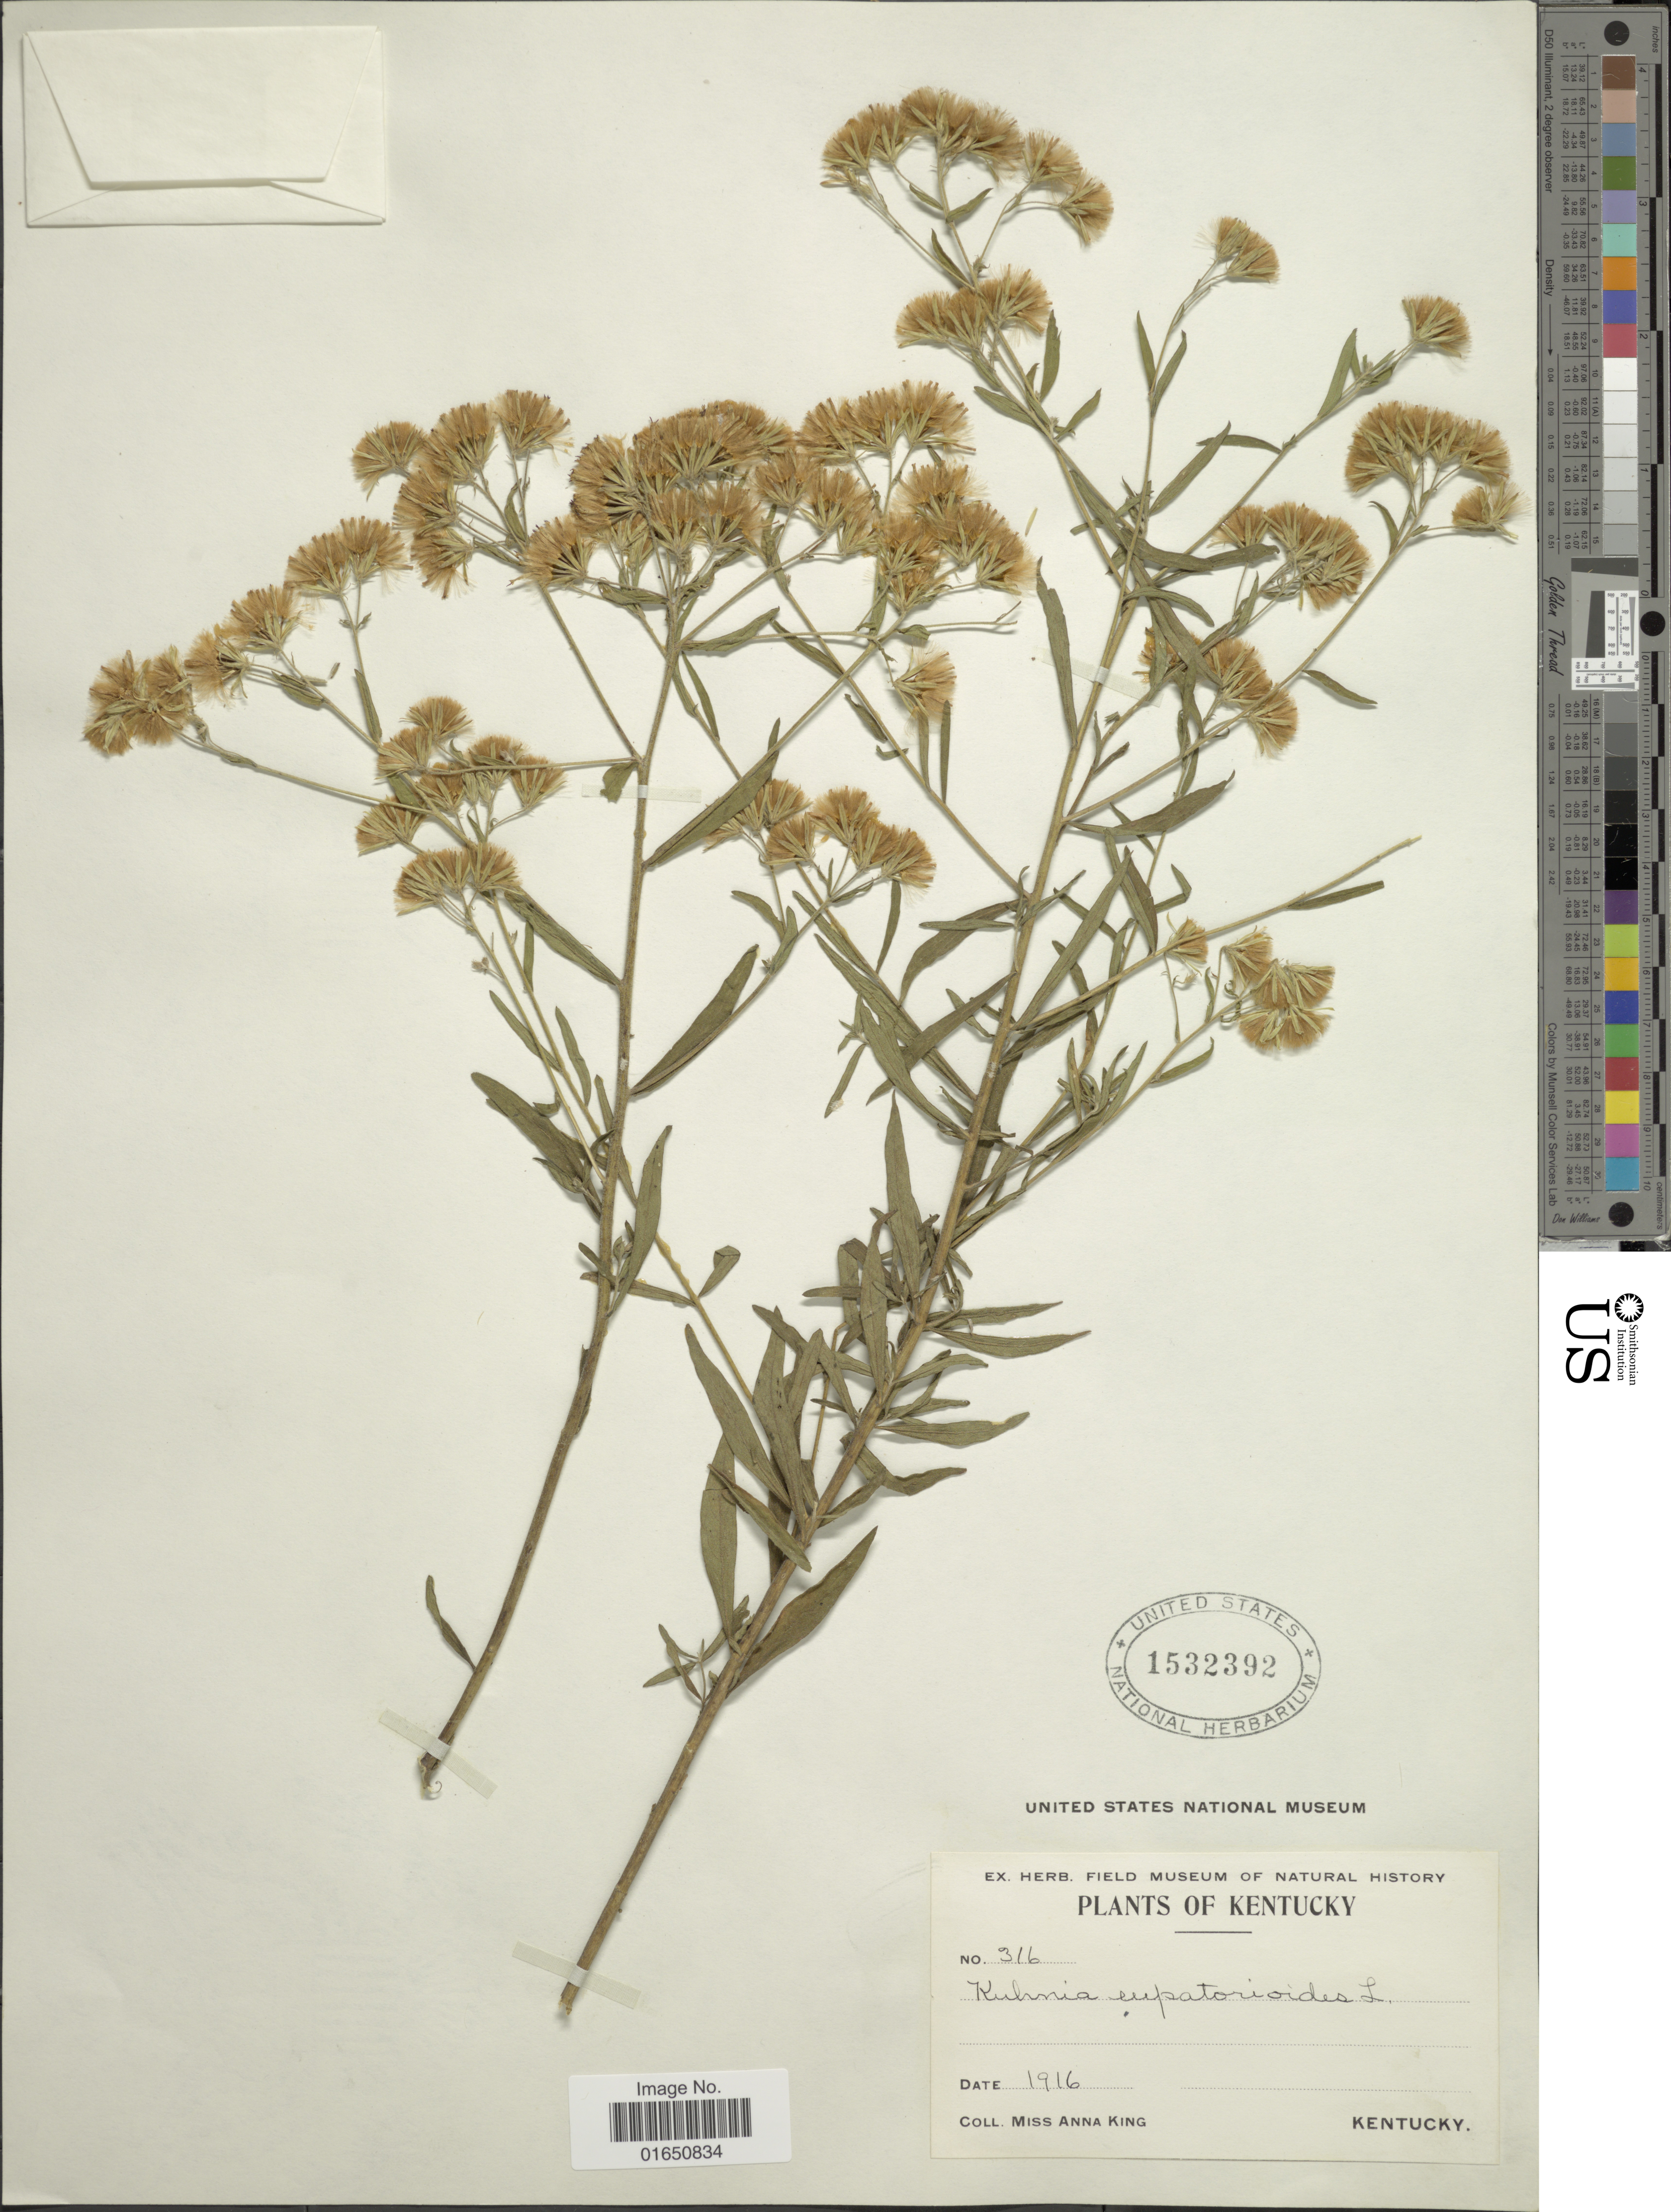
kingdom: Plantae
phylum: Tracheophyta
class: Magnoliopsida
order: Asterales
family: Asteraceae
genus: Brickellia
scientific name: Brickellia eupatorioides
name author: (L.) Shinners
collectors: A. King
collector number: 316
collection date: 1916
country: United States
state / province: Kentucky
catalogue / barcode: US 1532392